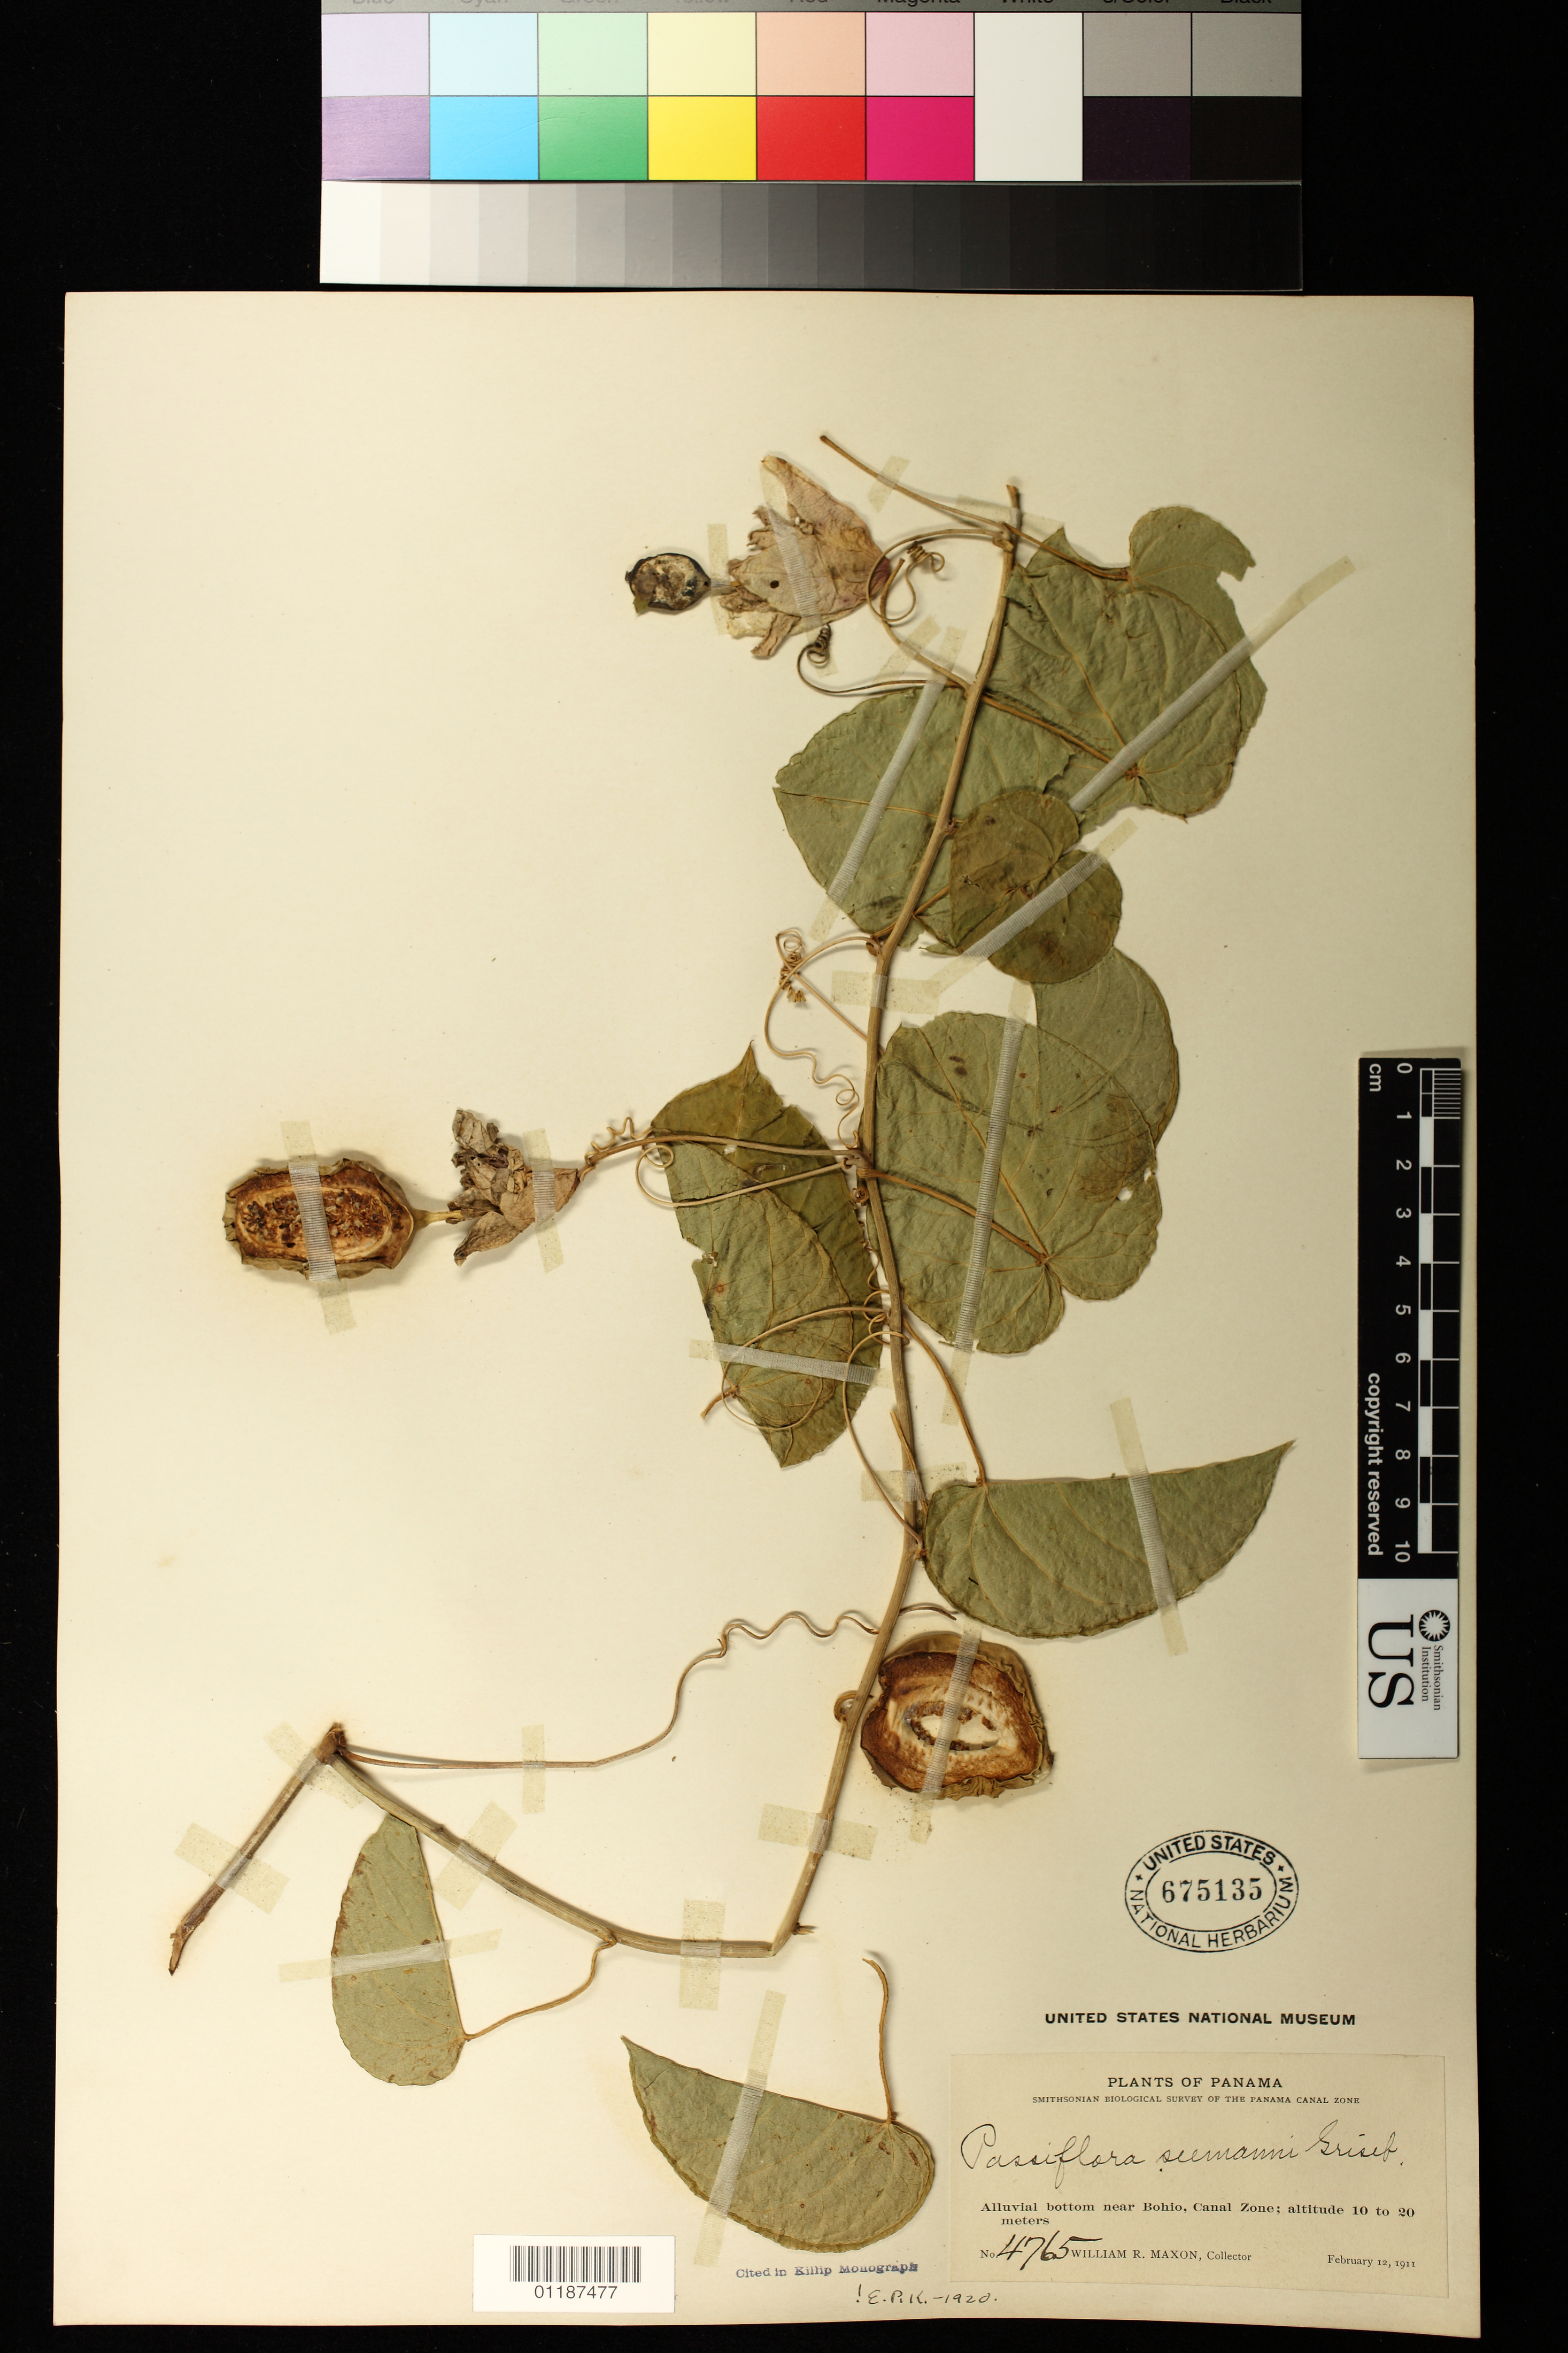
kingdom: Plantae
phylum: Tracheophyta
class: Magnoliopsida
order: Malpighiales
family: Passifloraceae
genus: Passiflora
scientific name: Passiflora seemannii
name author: Griseb.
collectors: W. R. Maxon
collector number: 4765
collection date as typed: Feb 12 1911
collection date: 1911-02-12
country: Panama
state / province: Colón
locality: Alluvial bottom near Bohio, Canal Zone.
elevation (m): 10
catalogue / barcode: US 675135